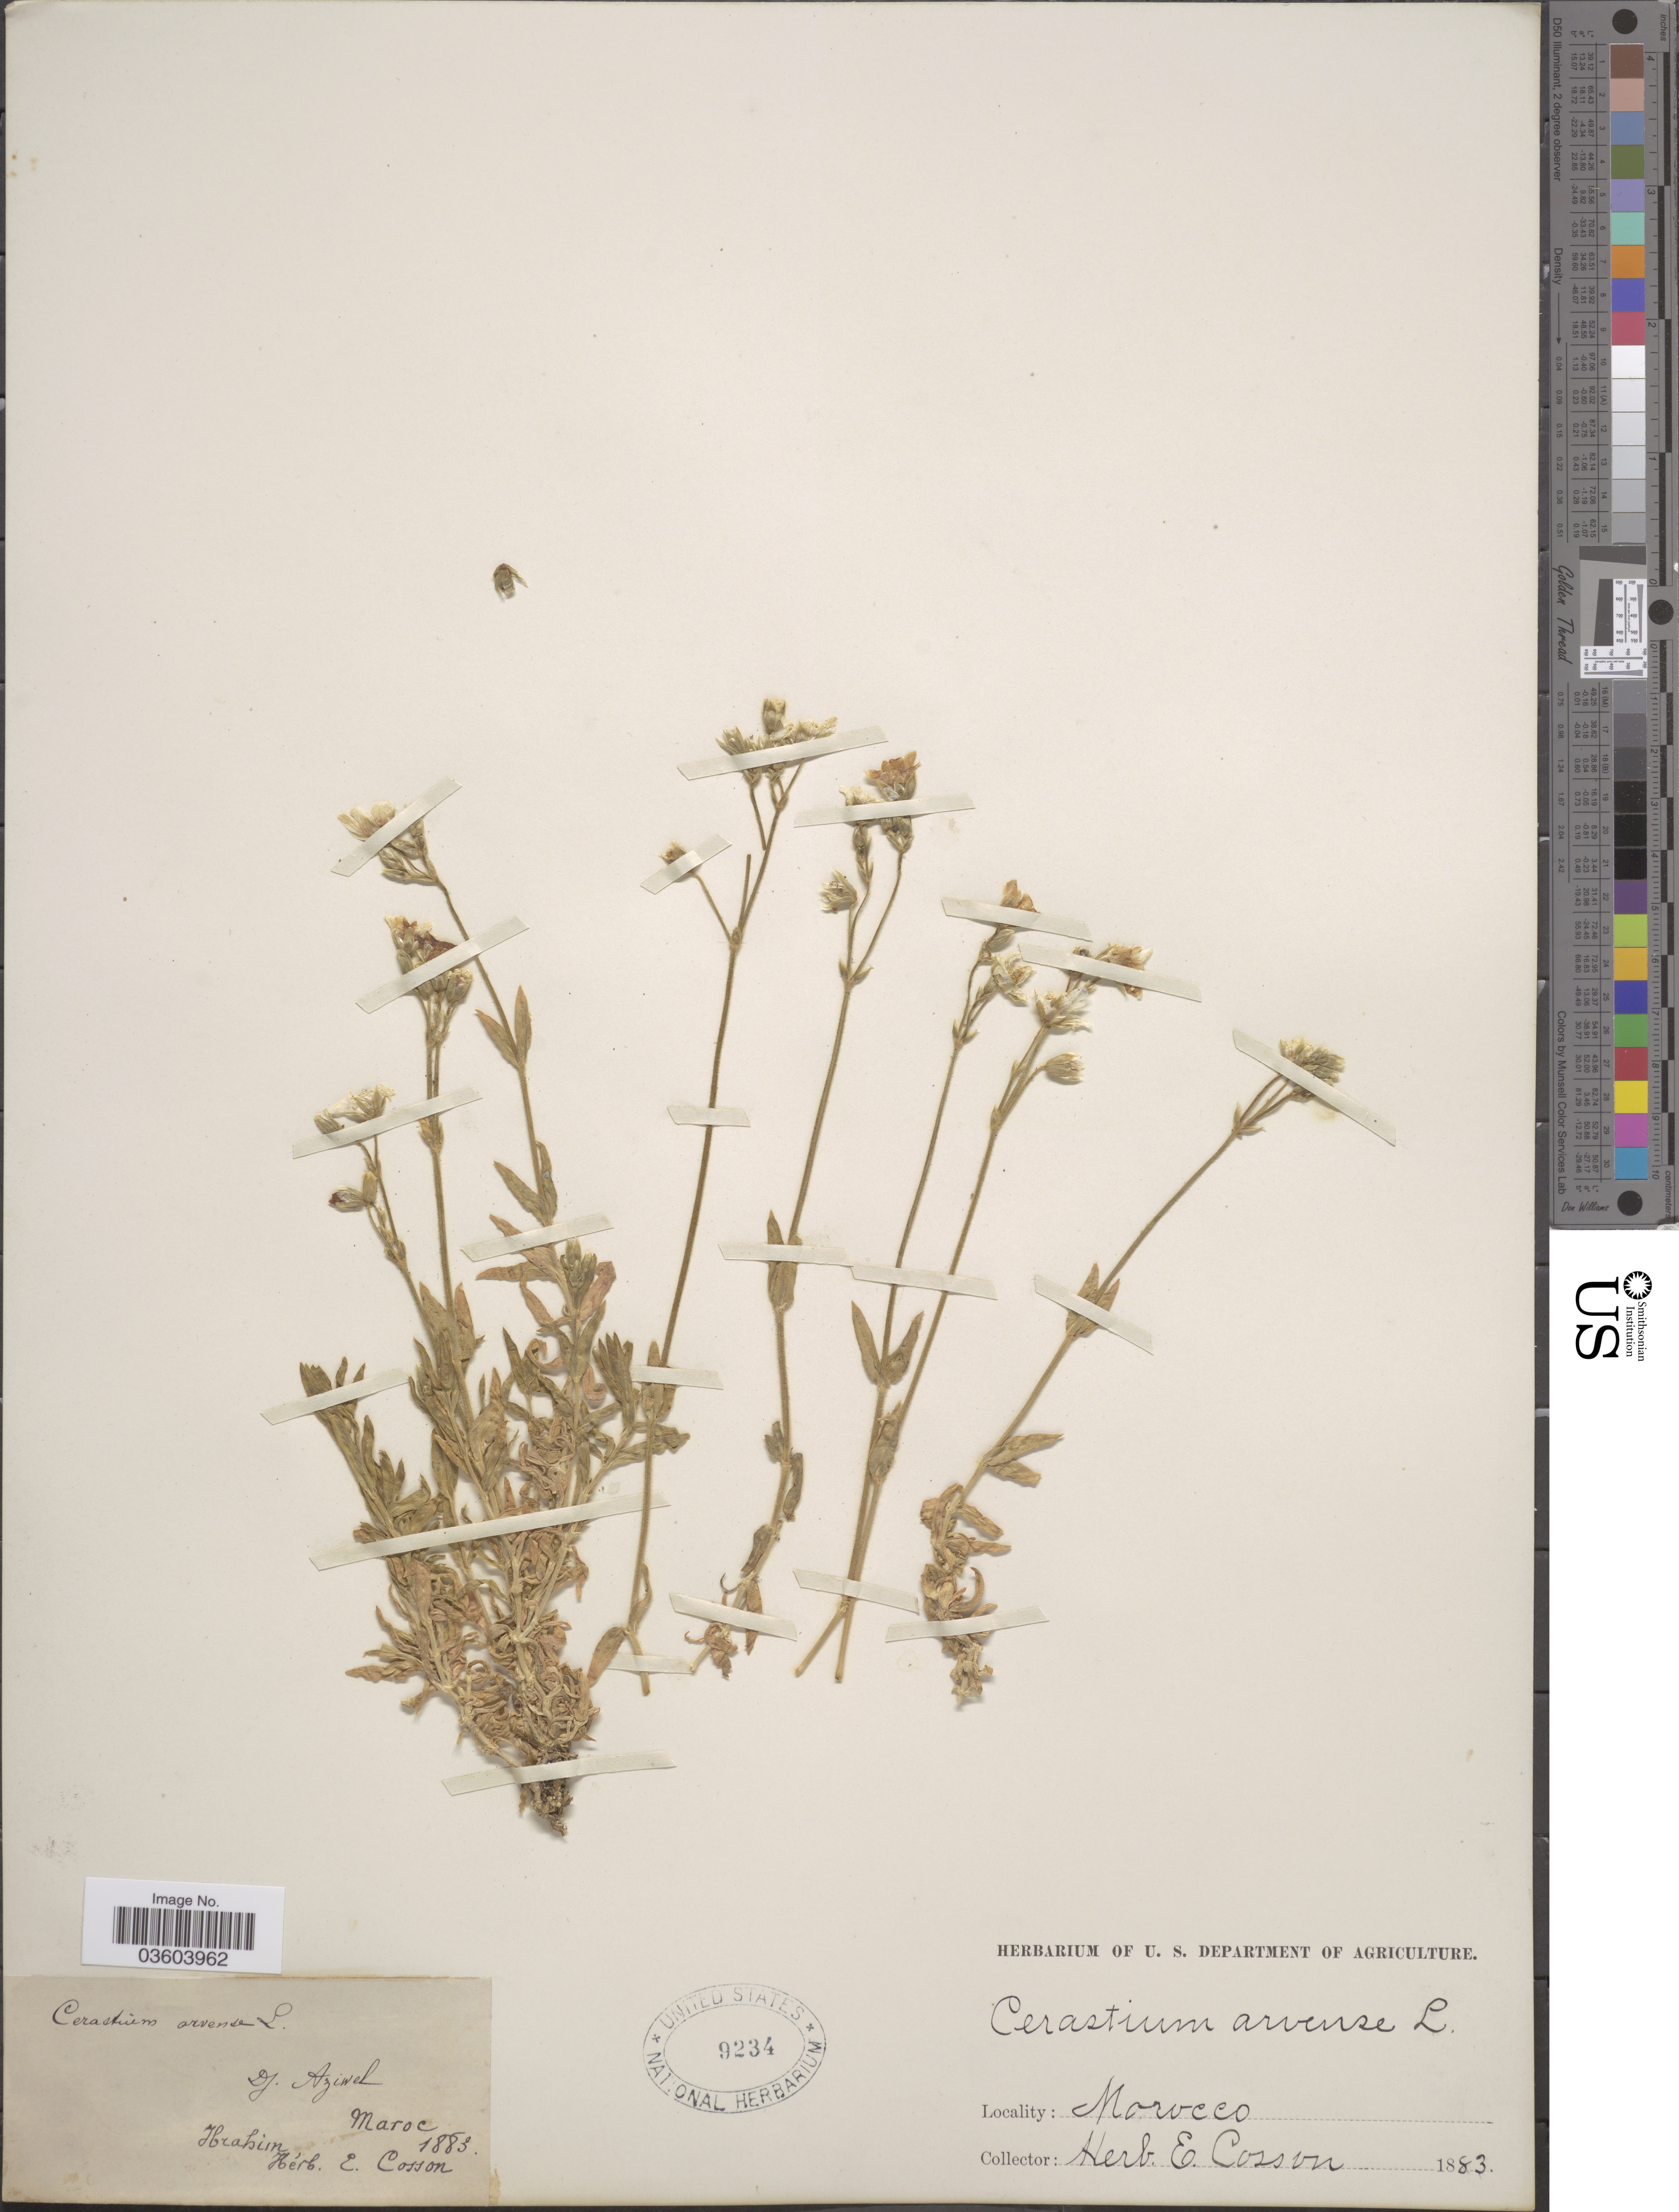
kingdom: Plantae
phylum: Tracheophyta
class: Magnoliopsida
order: Caryophyllales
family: Caryophyllaceae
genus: Cerastium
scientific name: Cerastium arvense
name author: L.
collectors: -. Ibrahim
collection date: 1883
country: Morocco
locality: Dj. Aziwel. Maroc. Ibrahim.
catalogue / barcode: US 9234